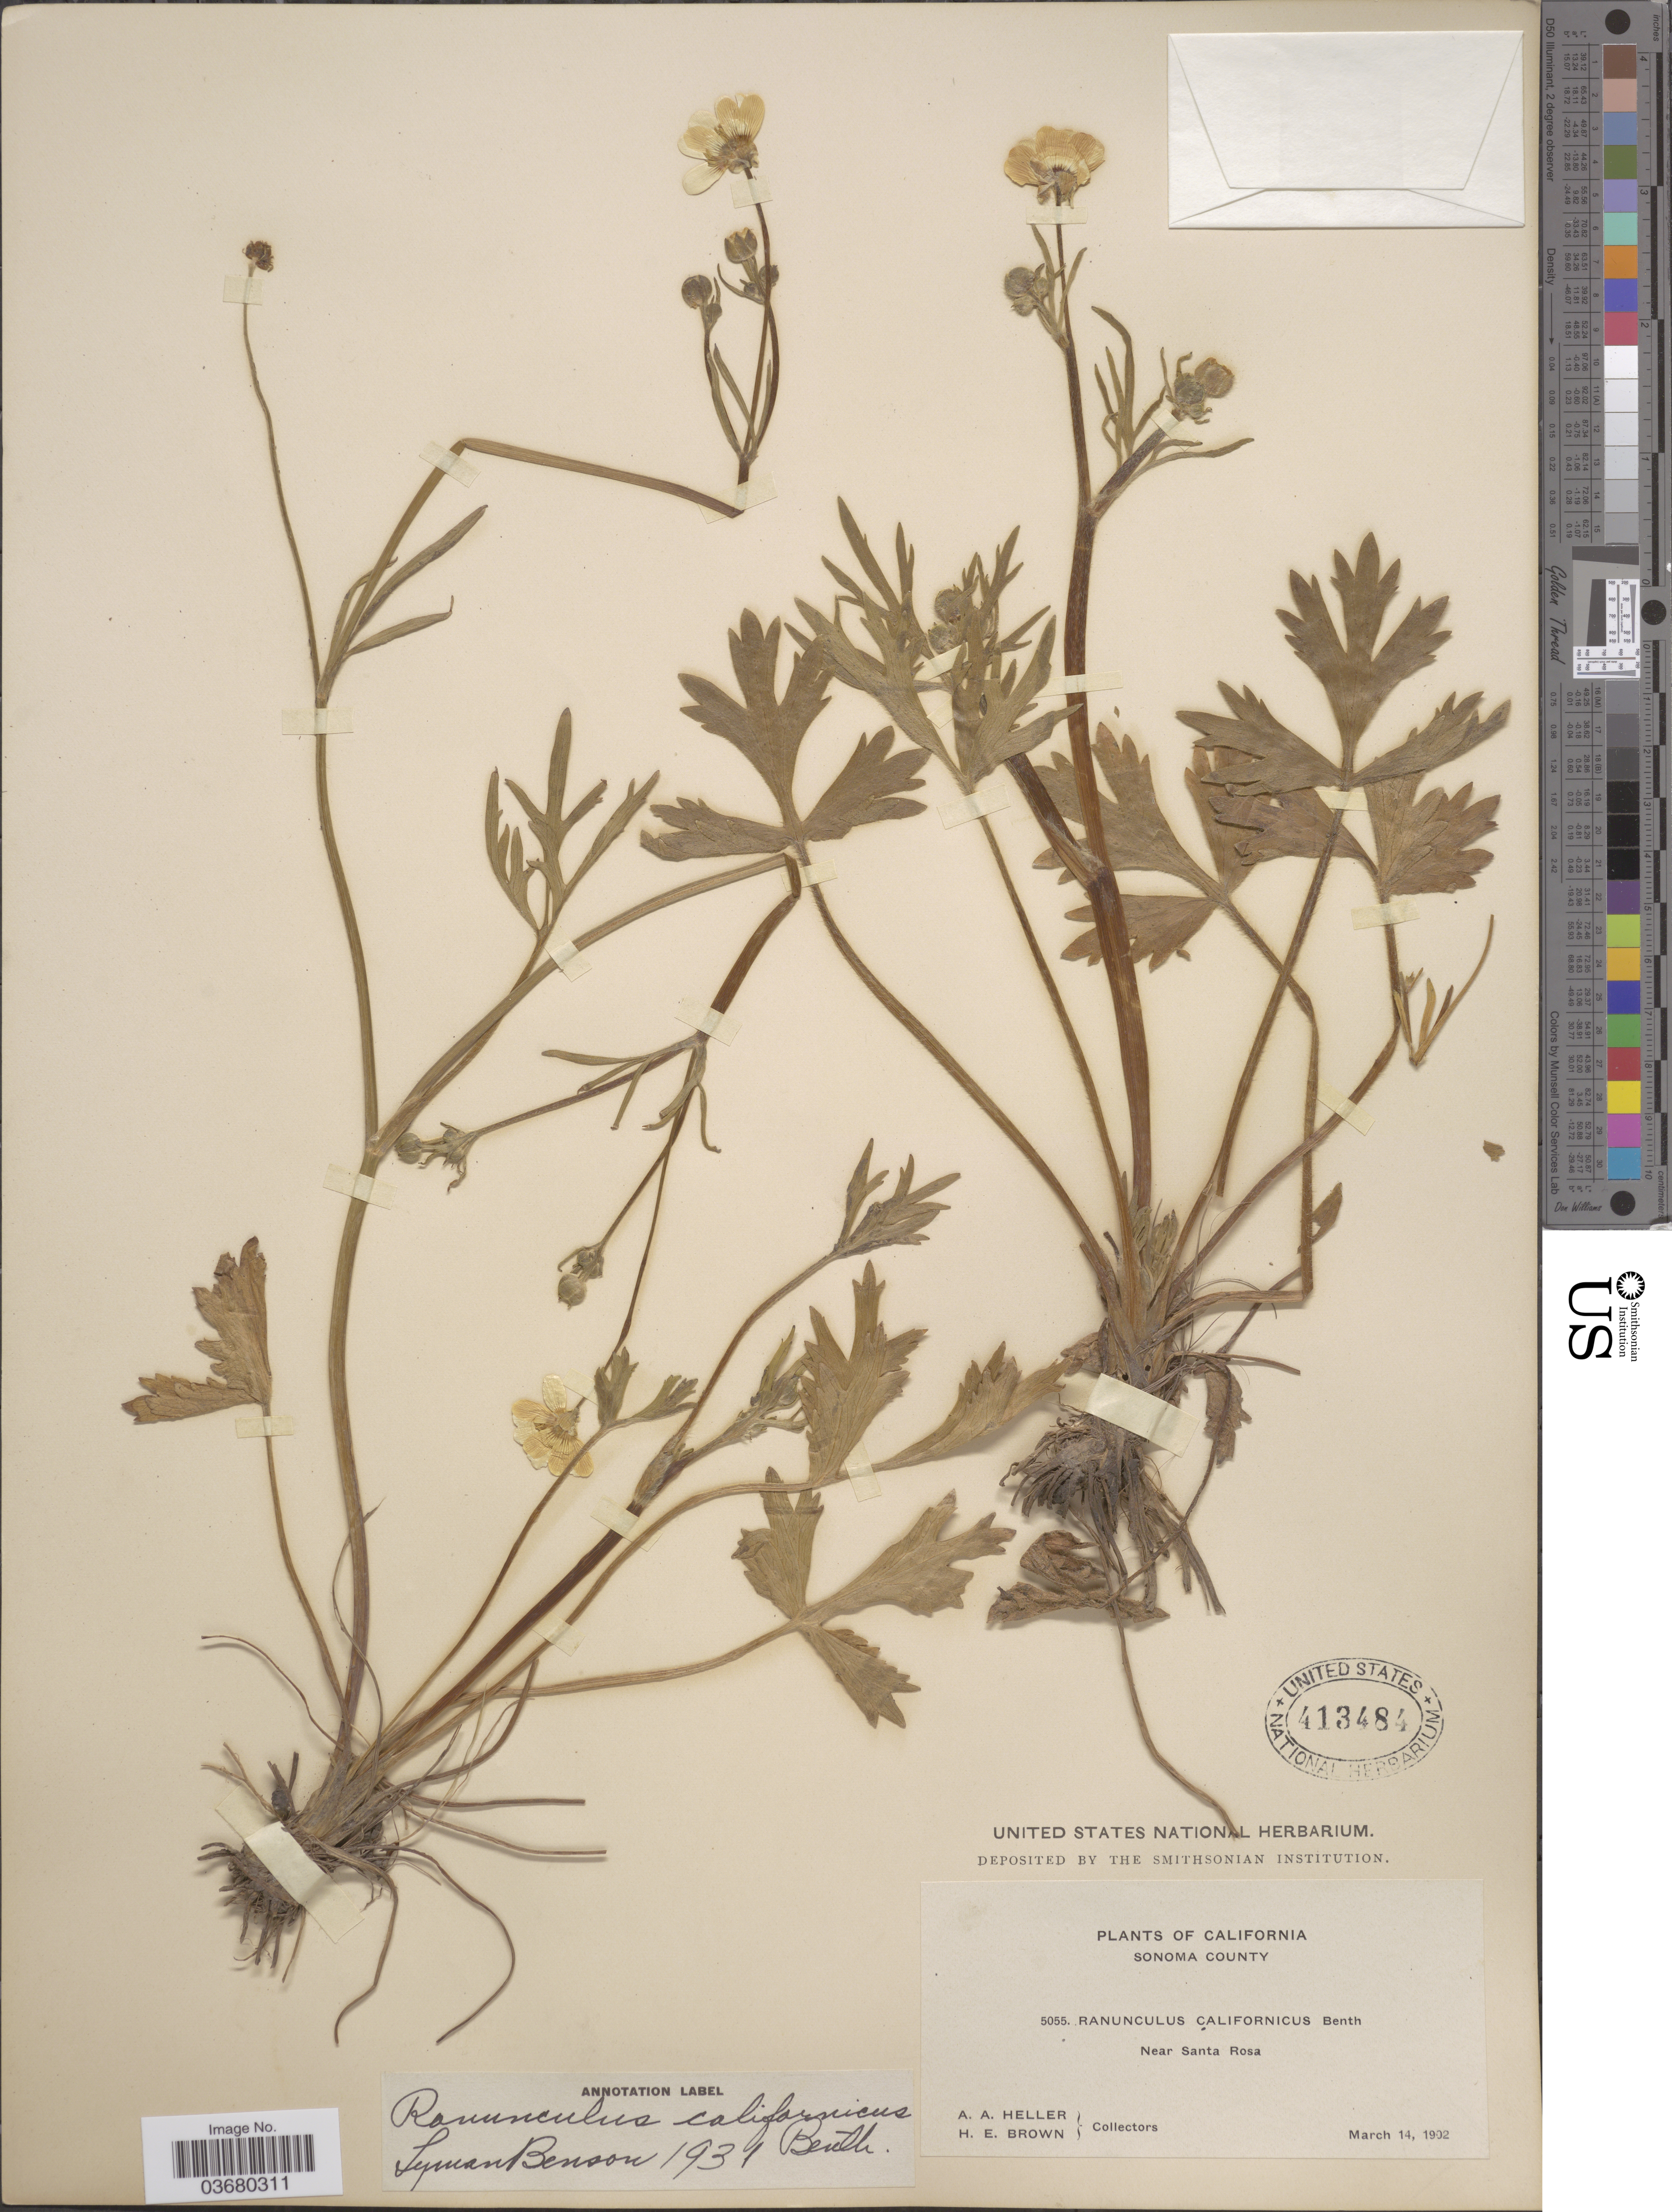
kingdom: Plantae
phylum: Tracheophyta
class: Magnoliopsida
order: Ranunculales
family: Ranunculaceae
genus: Ranunculus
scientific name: Ranunculus californicus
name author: Benth.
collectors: A. A. Heller & H. E. Brown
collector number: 5055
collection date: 1902-03-14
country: United States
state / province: California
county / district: Sonoma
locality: Sonoma County. Near Santa Rosa.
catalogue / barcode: US 413484